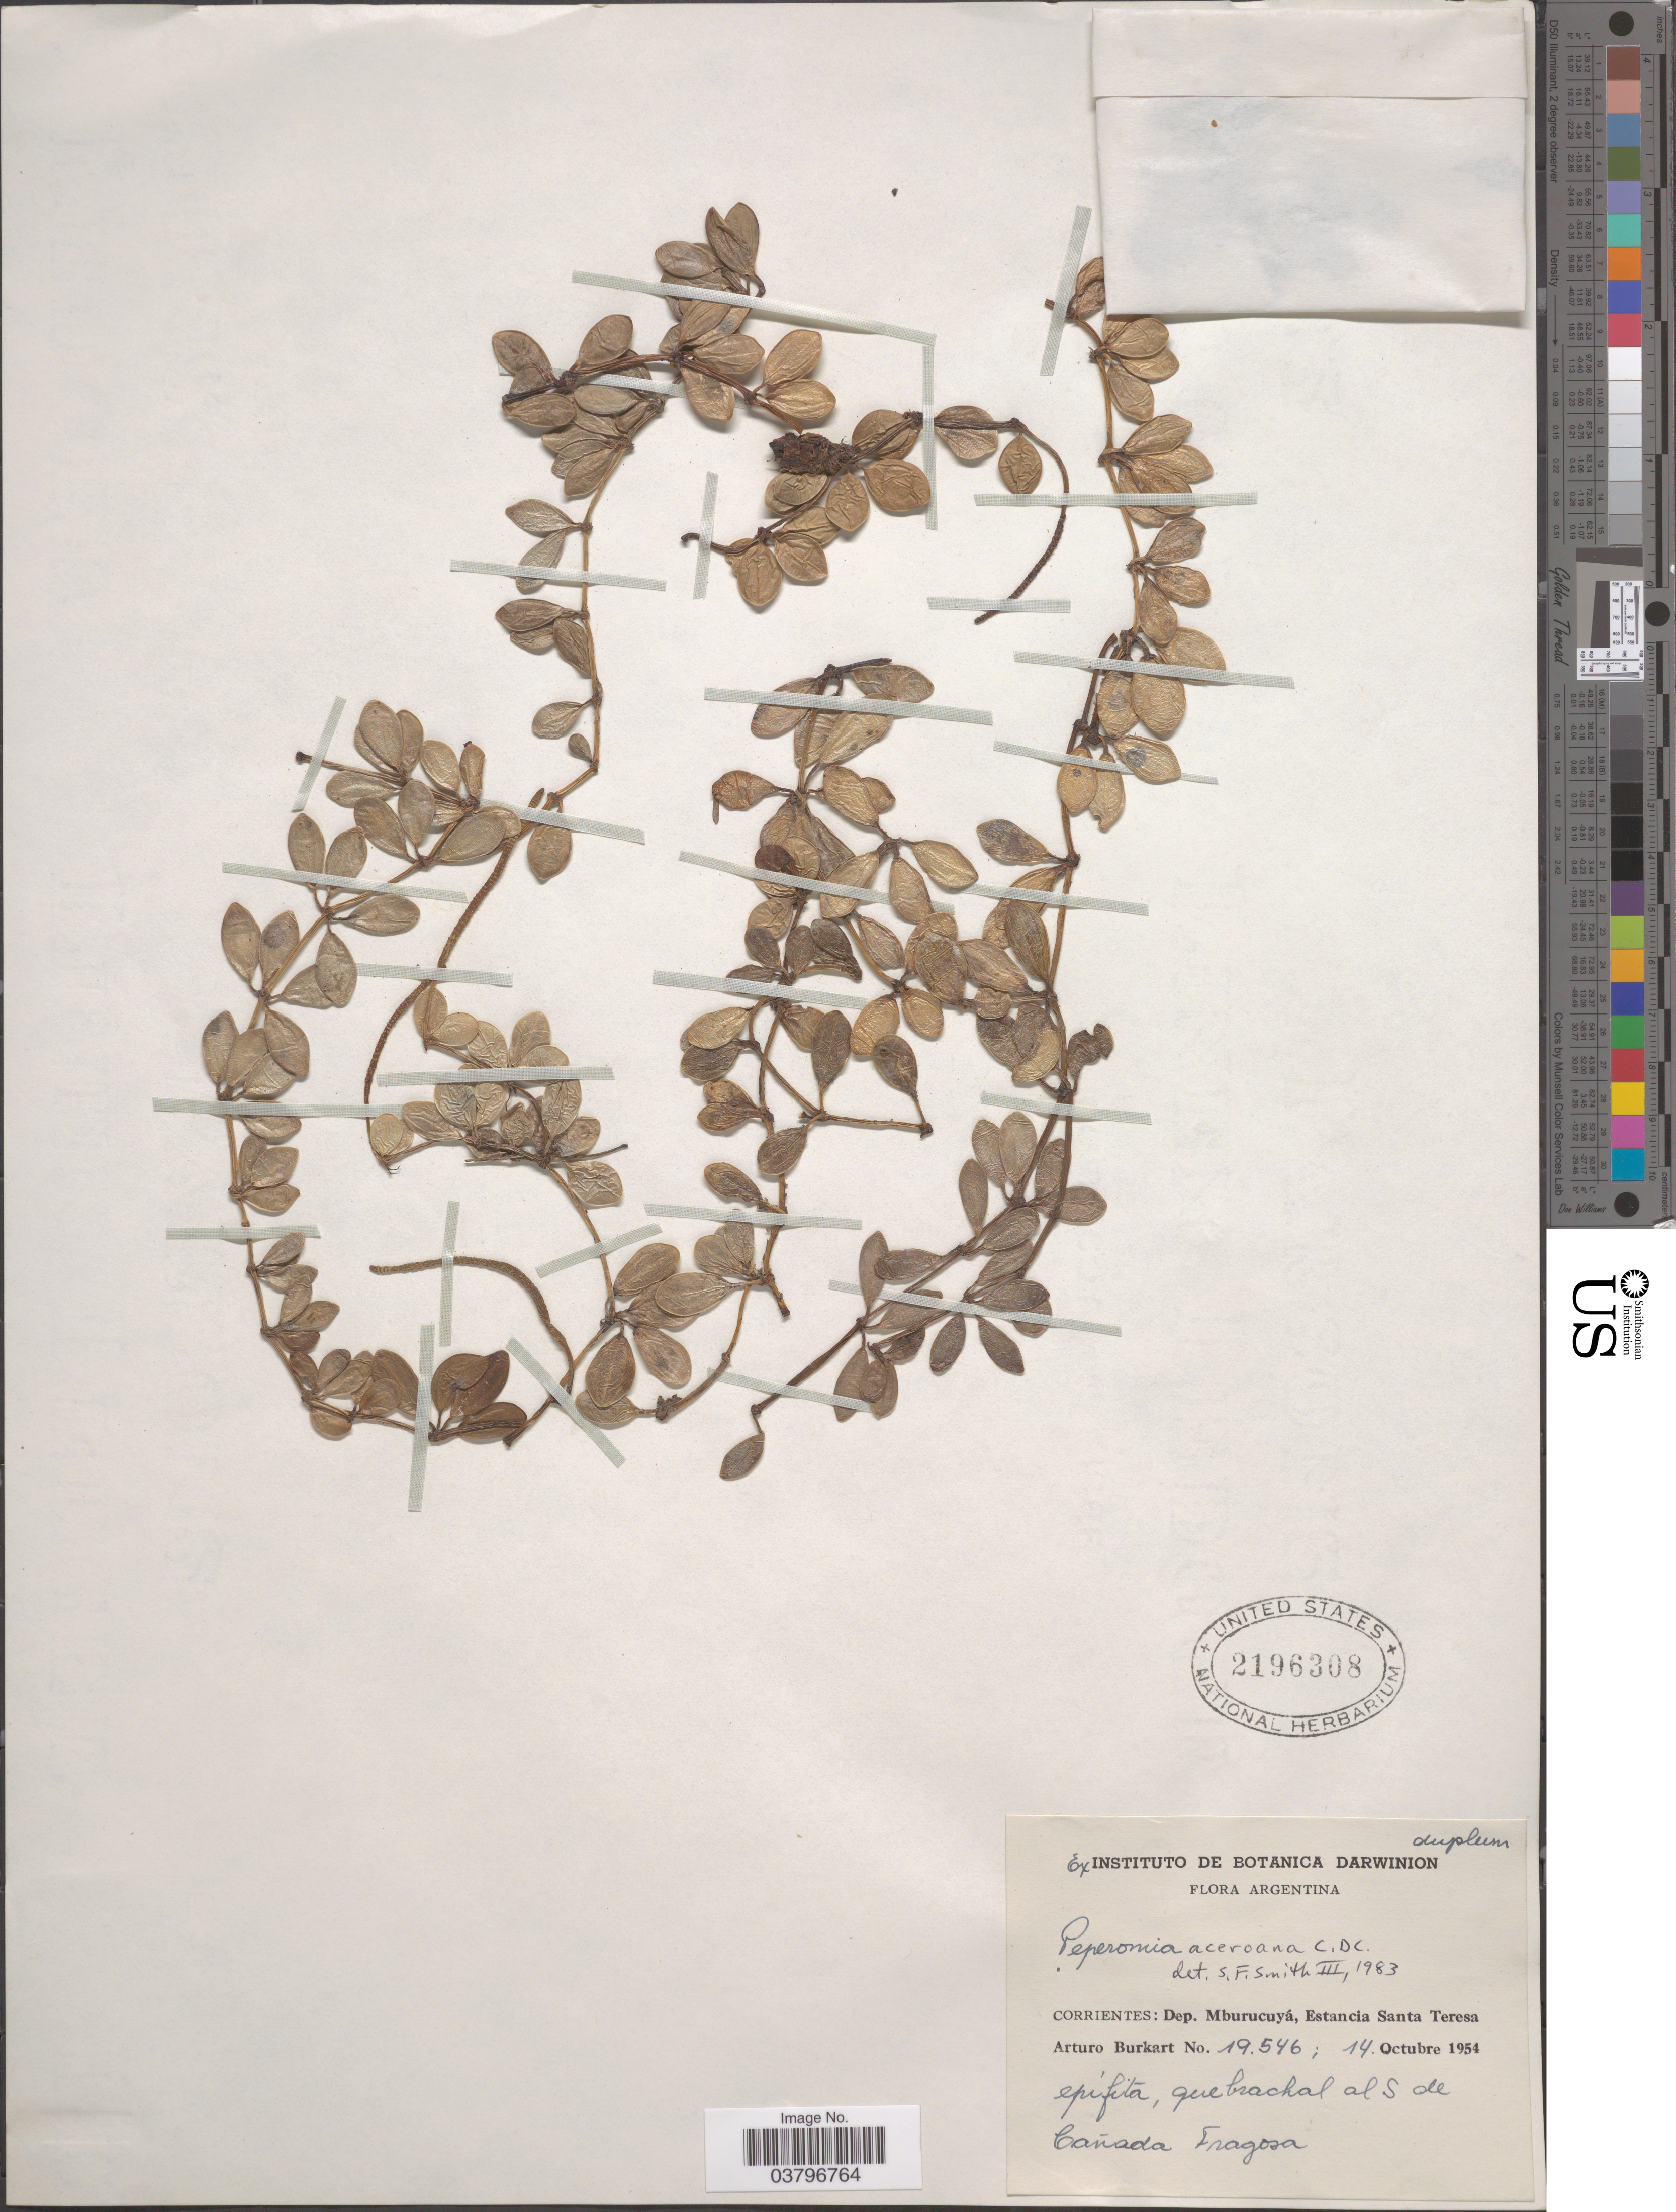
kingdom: Plantae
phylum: Tracheophyta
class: Magnoliopsida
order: Piperales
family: Piperaceae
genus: Peperomia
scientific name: Peperomia aceroana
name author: C. DC.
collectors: A. E. Burkart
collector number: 19546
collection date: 1954-10-14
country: Argentina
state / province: Corrientes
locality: Dep. Mburucuyá, Estancia Santa Teresa. Quebrachal al S de Cañada Fragosa.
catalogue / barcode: US 2196308